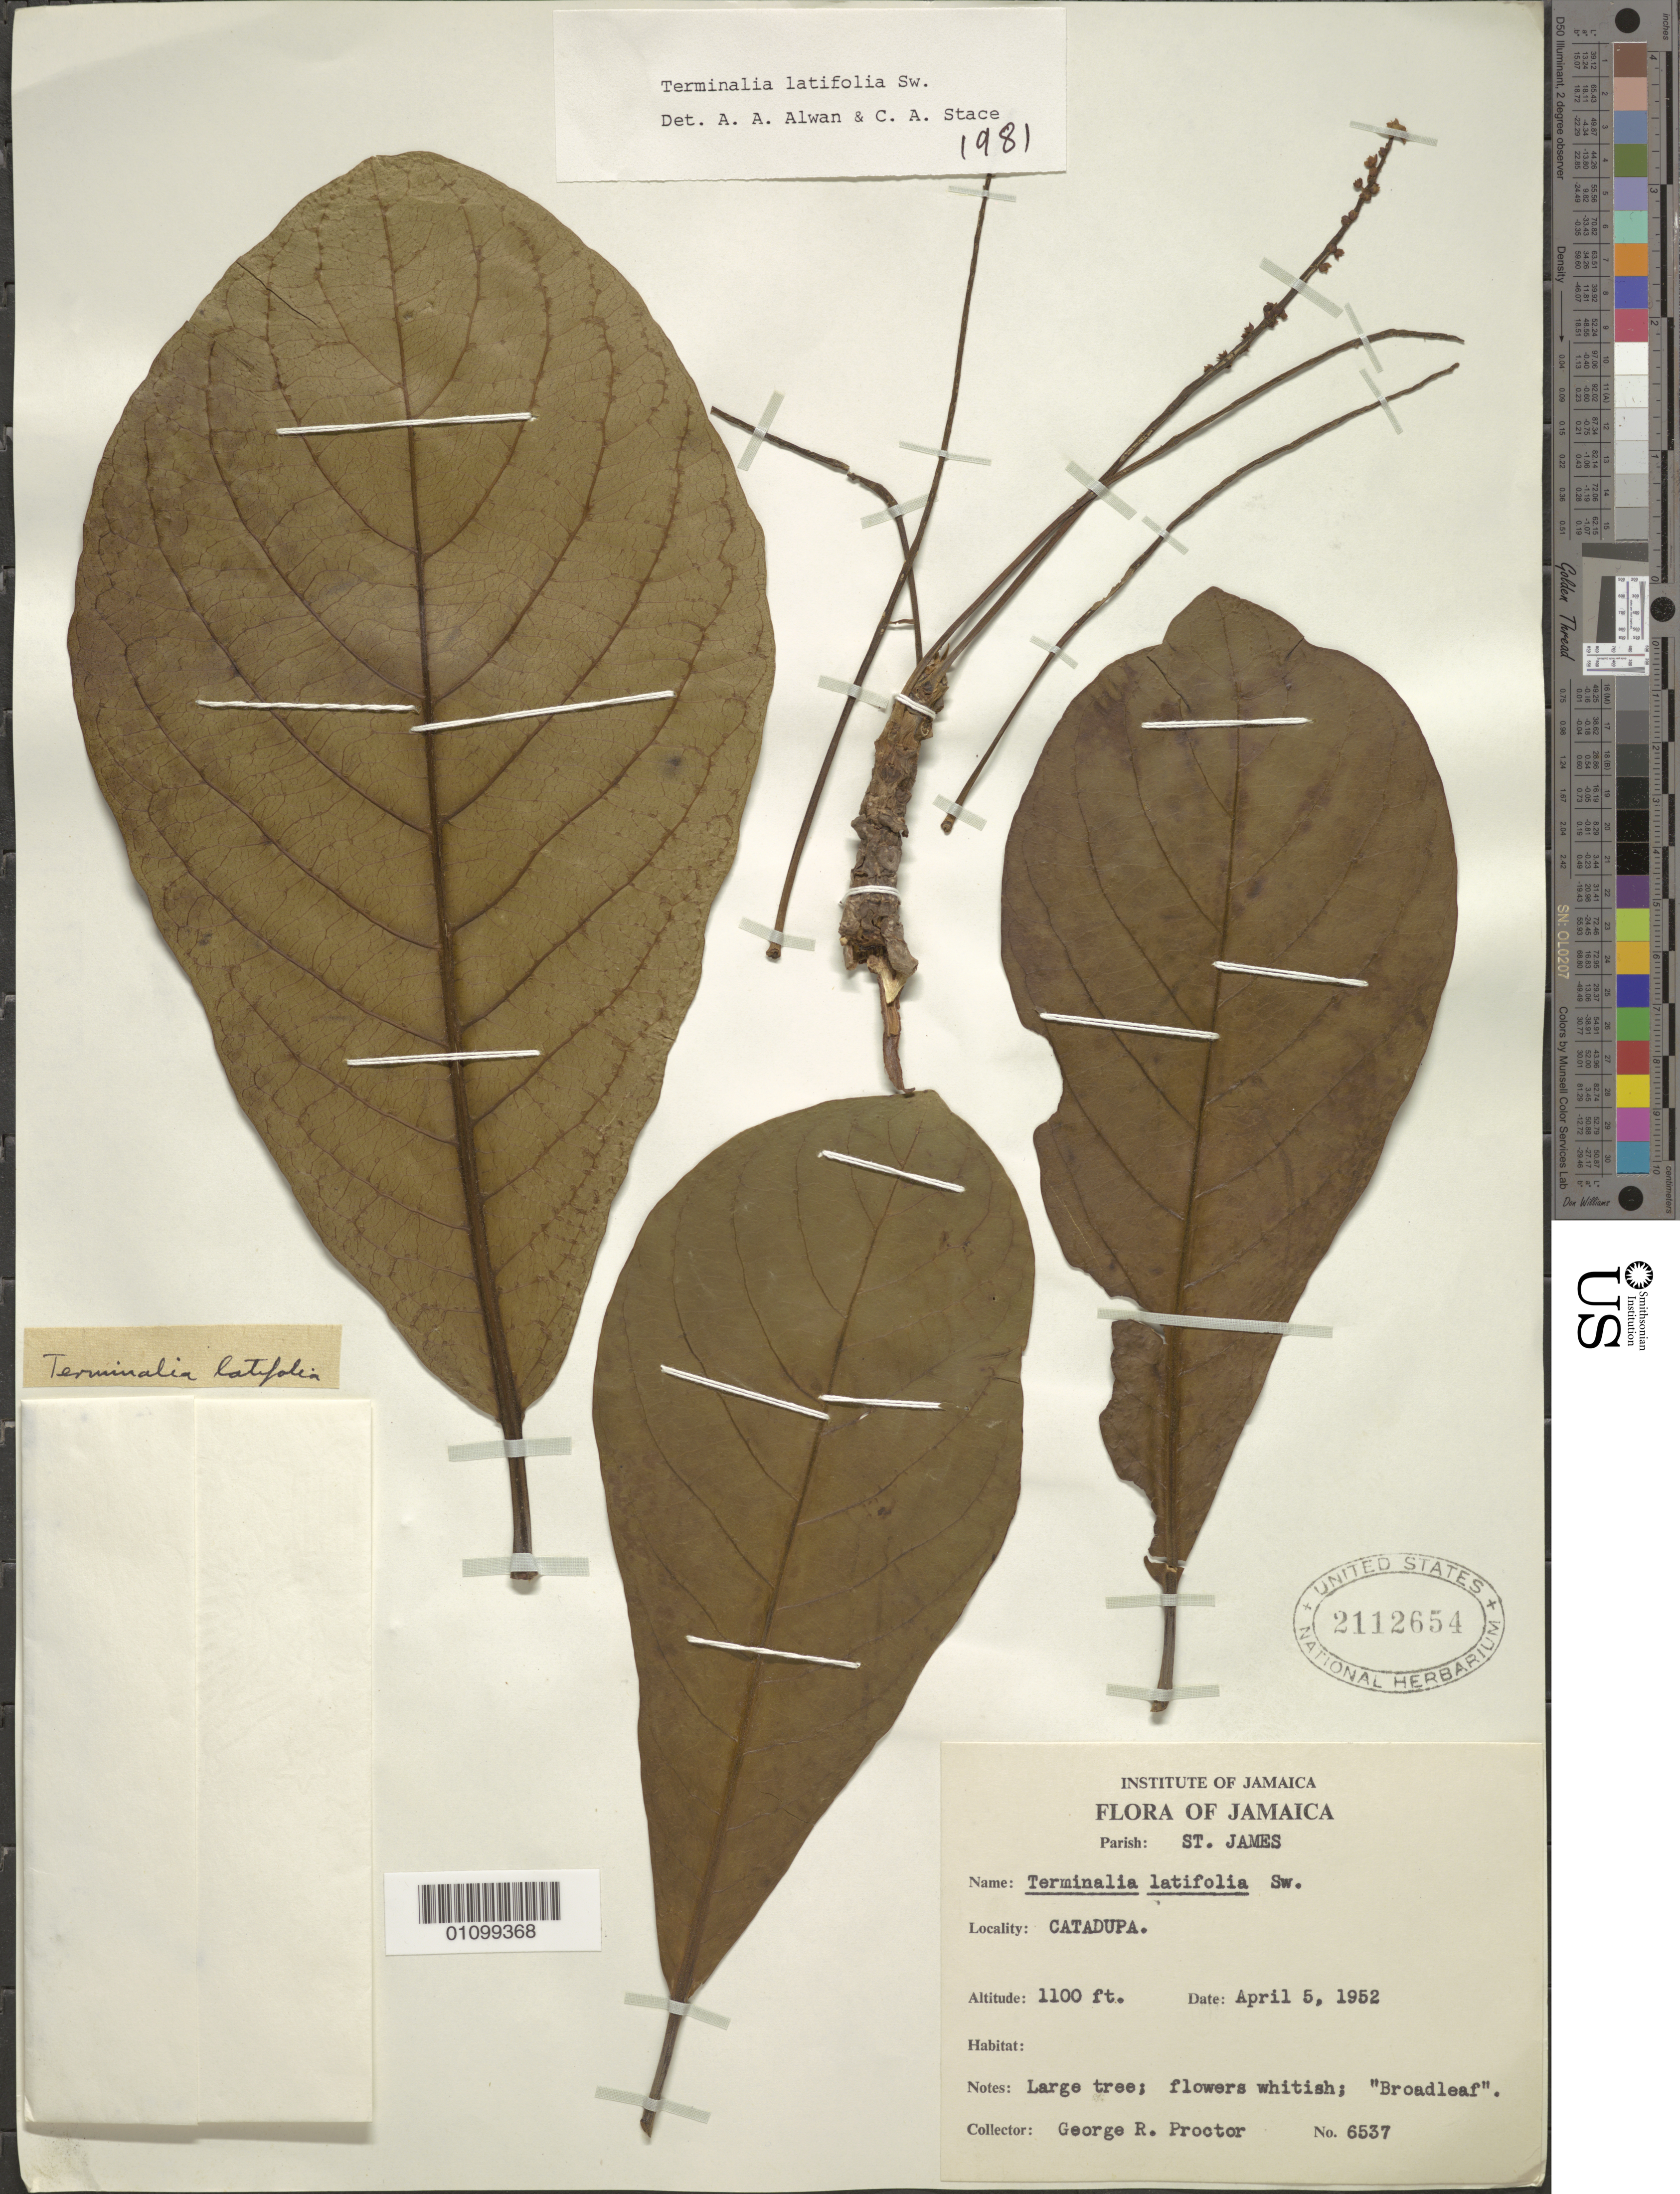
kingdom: Plantae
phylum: Tracheophyta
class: Magnoliopsida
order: Myrtales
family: Combretaceae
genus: Terminalia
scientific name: Terminalia latifolia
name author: Sw.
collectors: G. R. Proctor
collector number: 6537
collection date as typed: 05 Apr 1952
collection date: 1952-04-05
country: Jamaica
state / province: Saint James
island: Jamaica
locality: Catadupa.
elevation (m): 335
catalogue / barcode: US 2112654